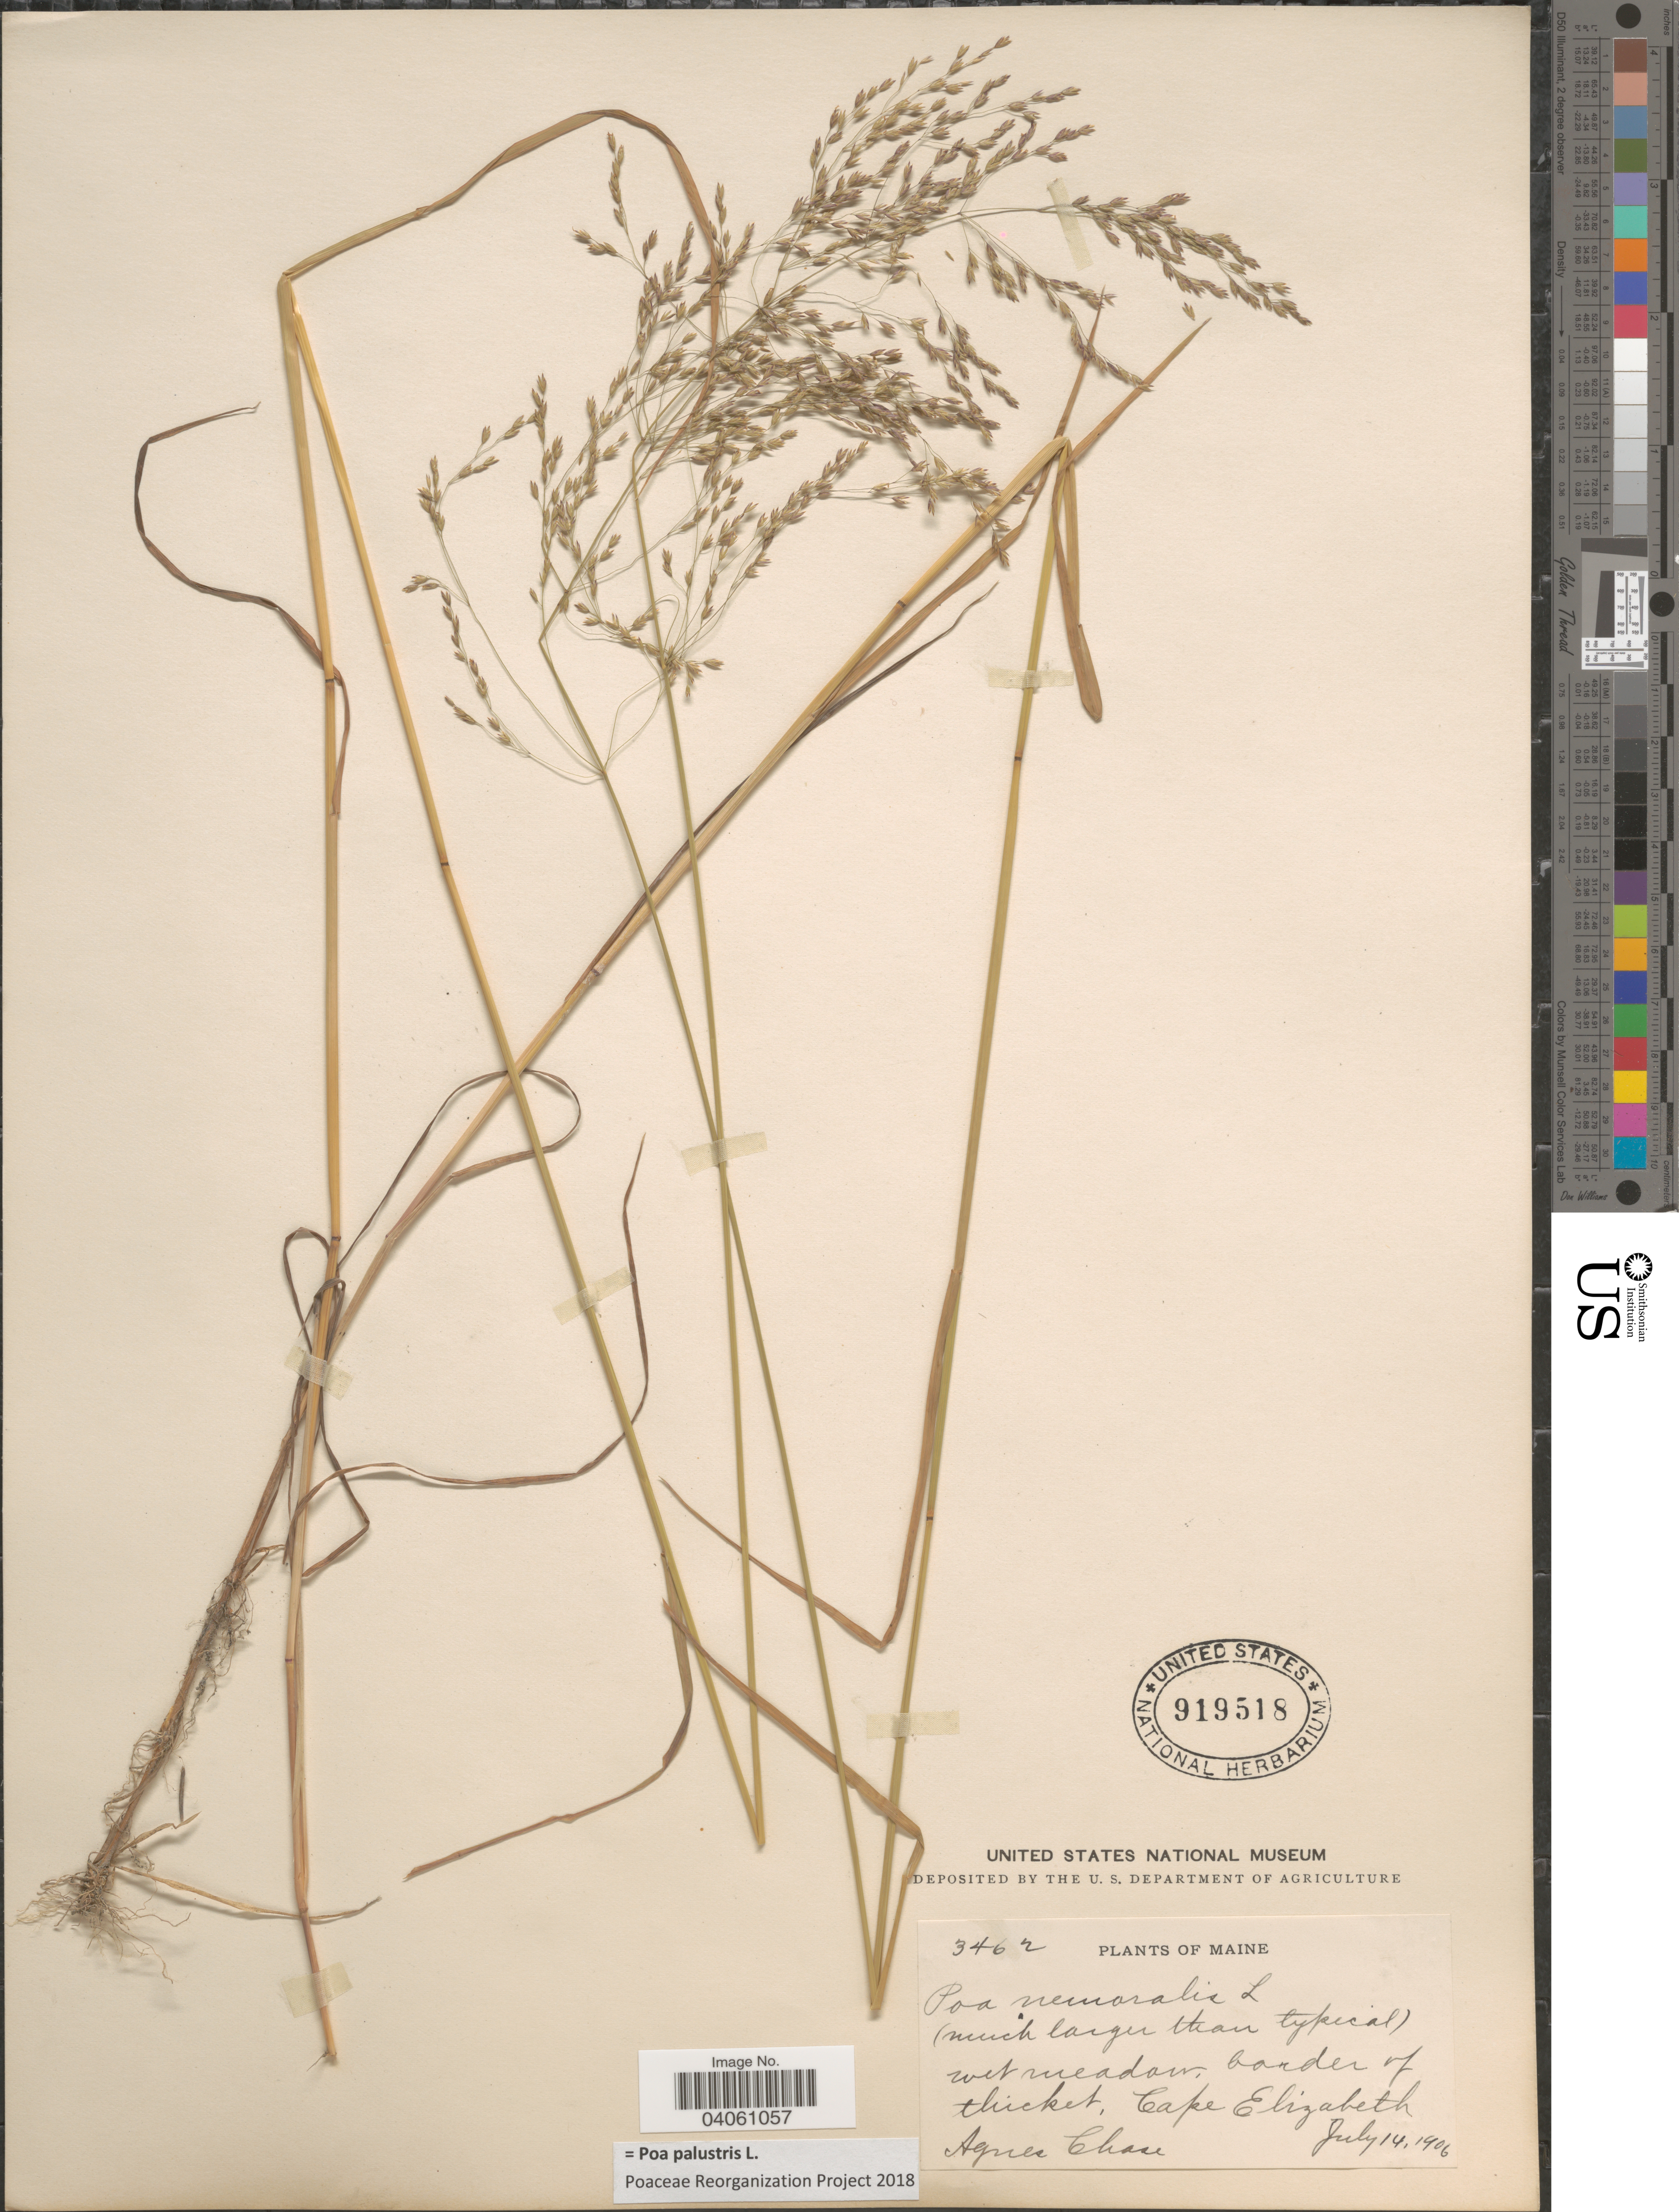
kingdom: Plantae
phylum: Tracheophyta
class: Liliopsida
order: Poales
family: Poaceae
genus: Poa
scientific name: Poa palustris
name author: L.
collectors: A. Chase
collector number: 3462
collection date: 1906-07-14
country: United States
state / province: Maine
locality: Border of thicket, Cape Elizabeth.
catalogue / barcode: US 919518